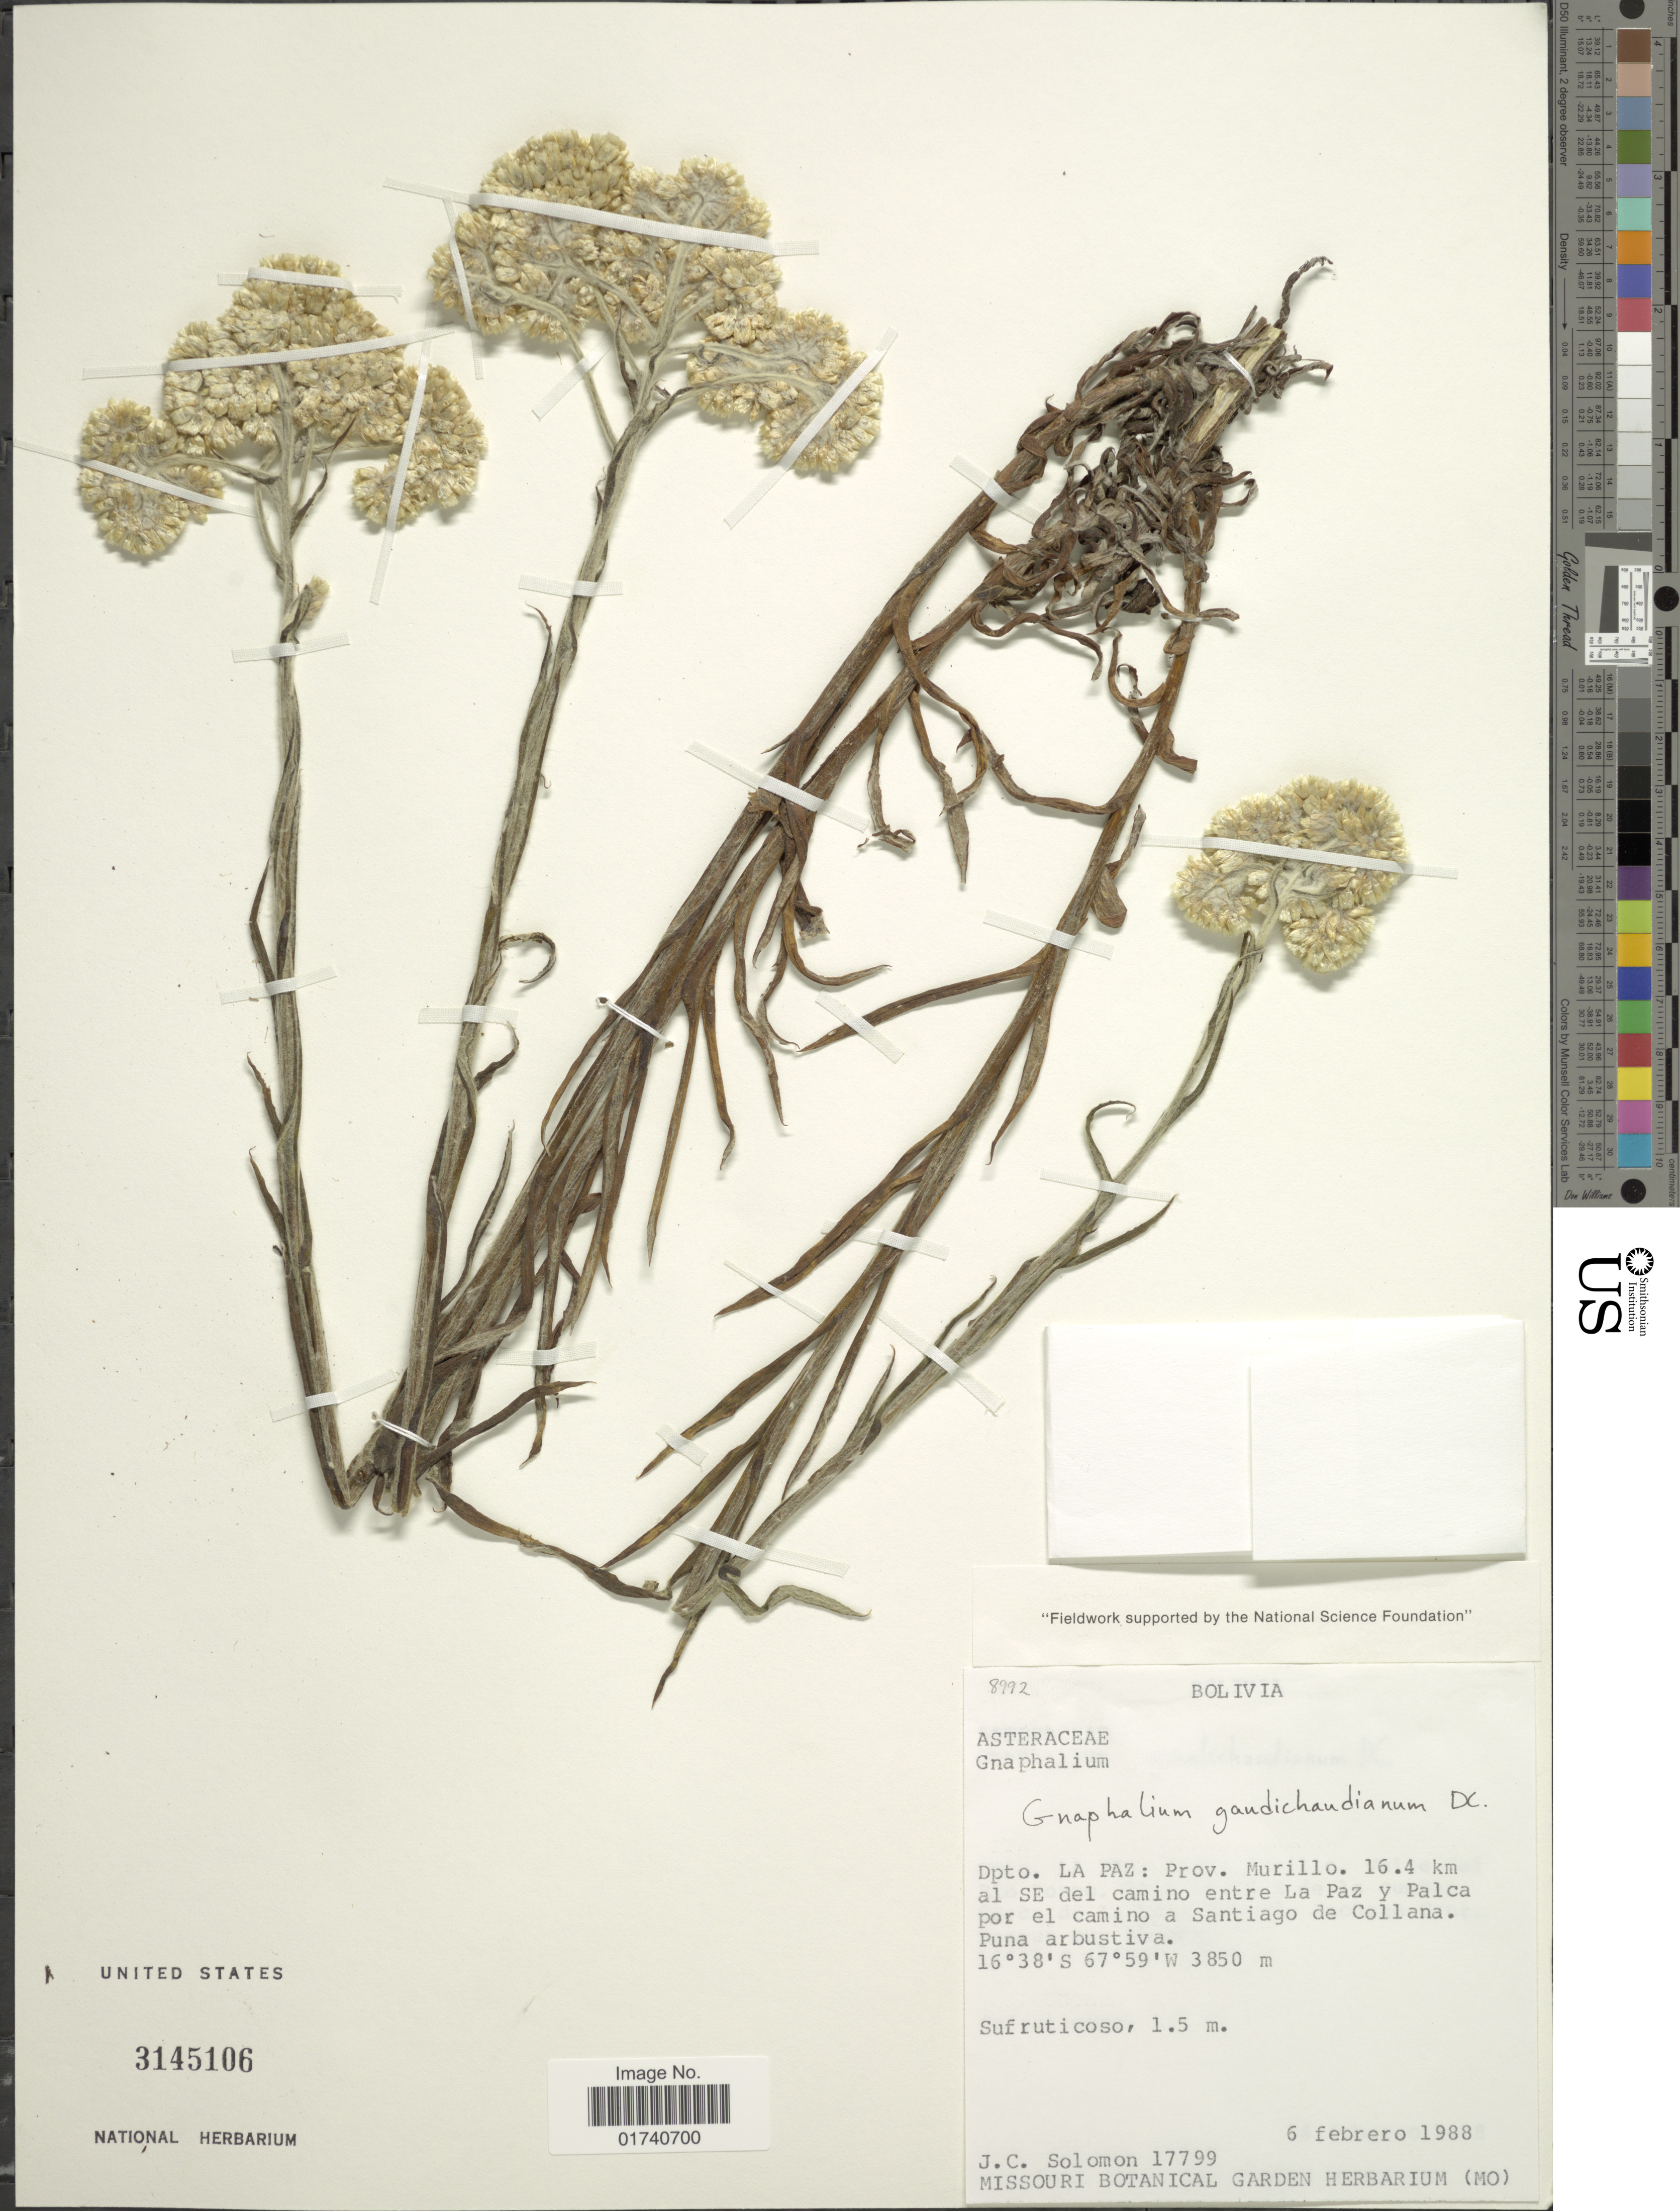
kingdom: Plantae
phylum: Tracheophyta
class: Magnoliopsida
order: Asterales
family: Asteraceae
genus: Pseudognaphalium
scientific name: Pseudognaphalium gaudichaudianum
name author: (DC.) Anderb.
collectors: J. C. Solomon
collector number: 17799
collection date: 1988-02-06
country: Bolivia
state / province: La Paz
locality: Dpto. La Paz: Prov. Murillo. 16.4 km al SE del camino entre La Paz y Palca por el camino a Santiago de Collana.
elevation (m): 3850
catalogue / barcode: US 3145106